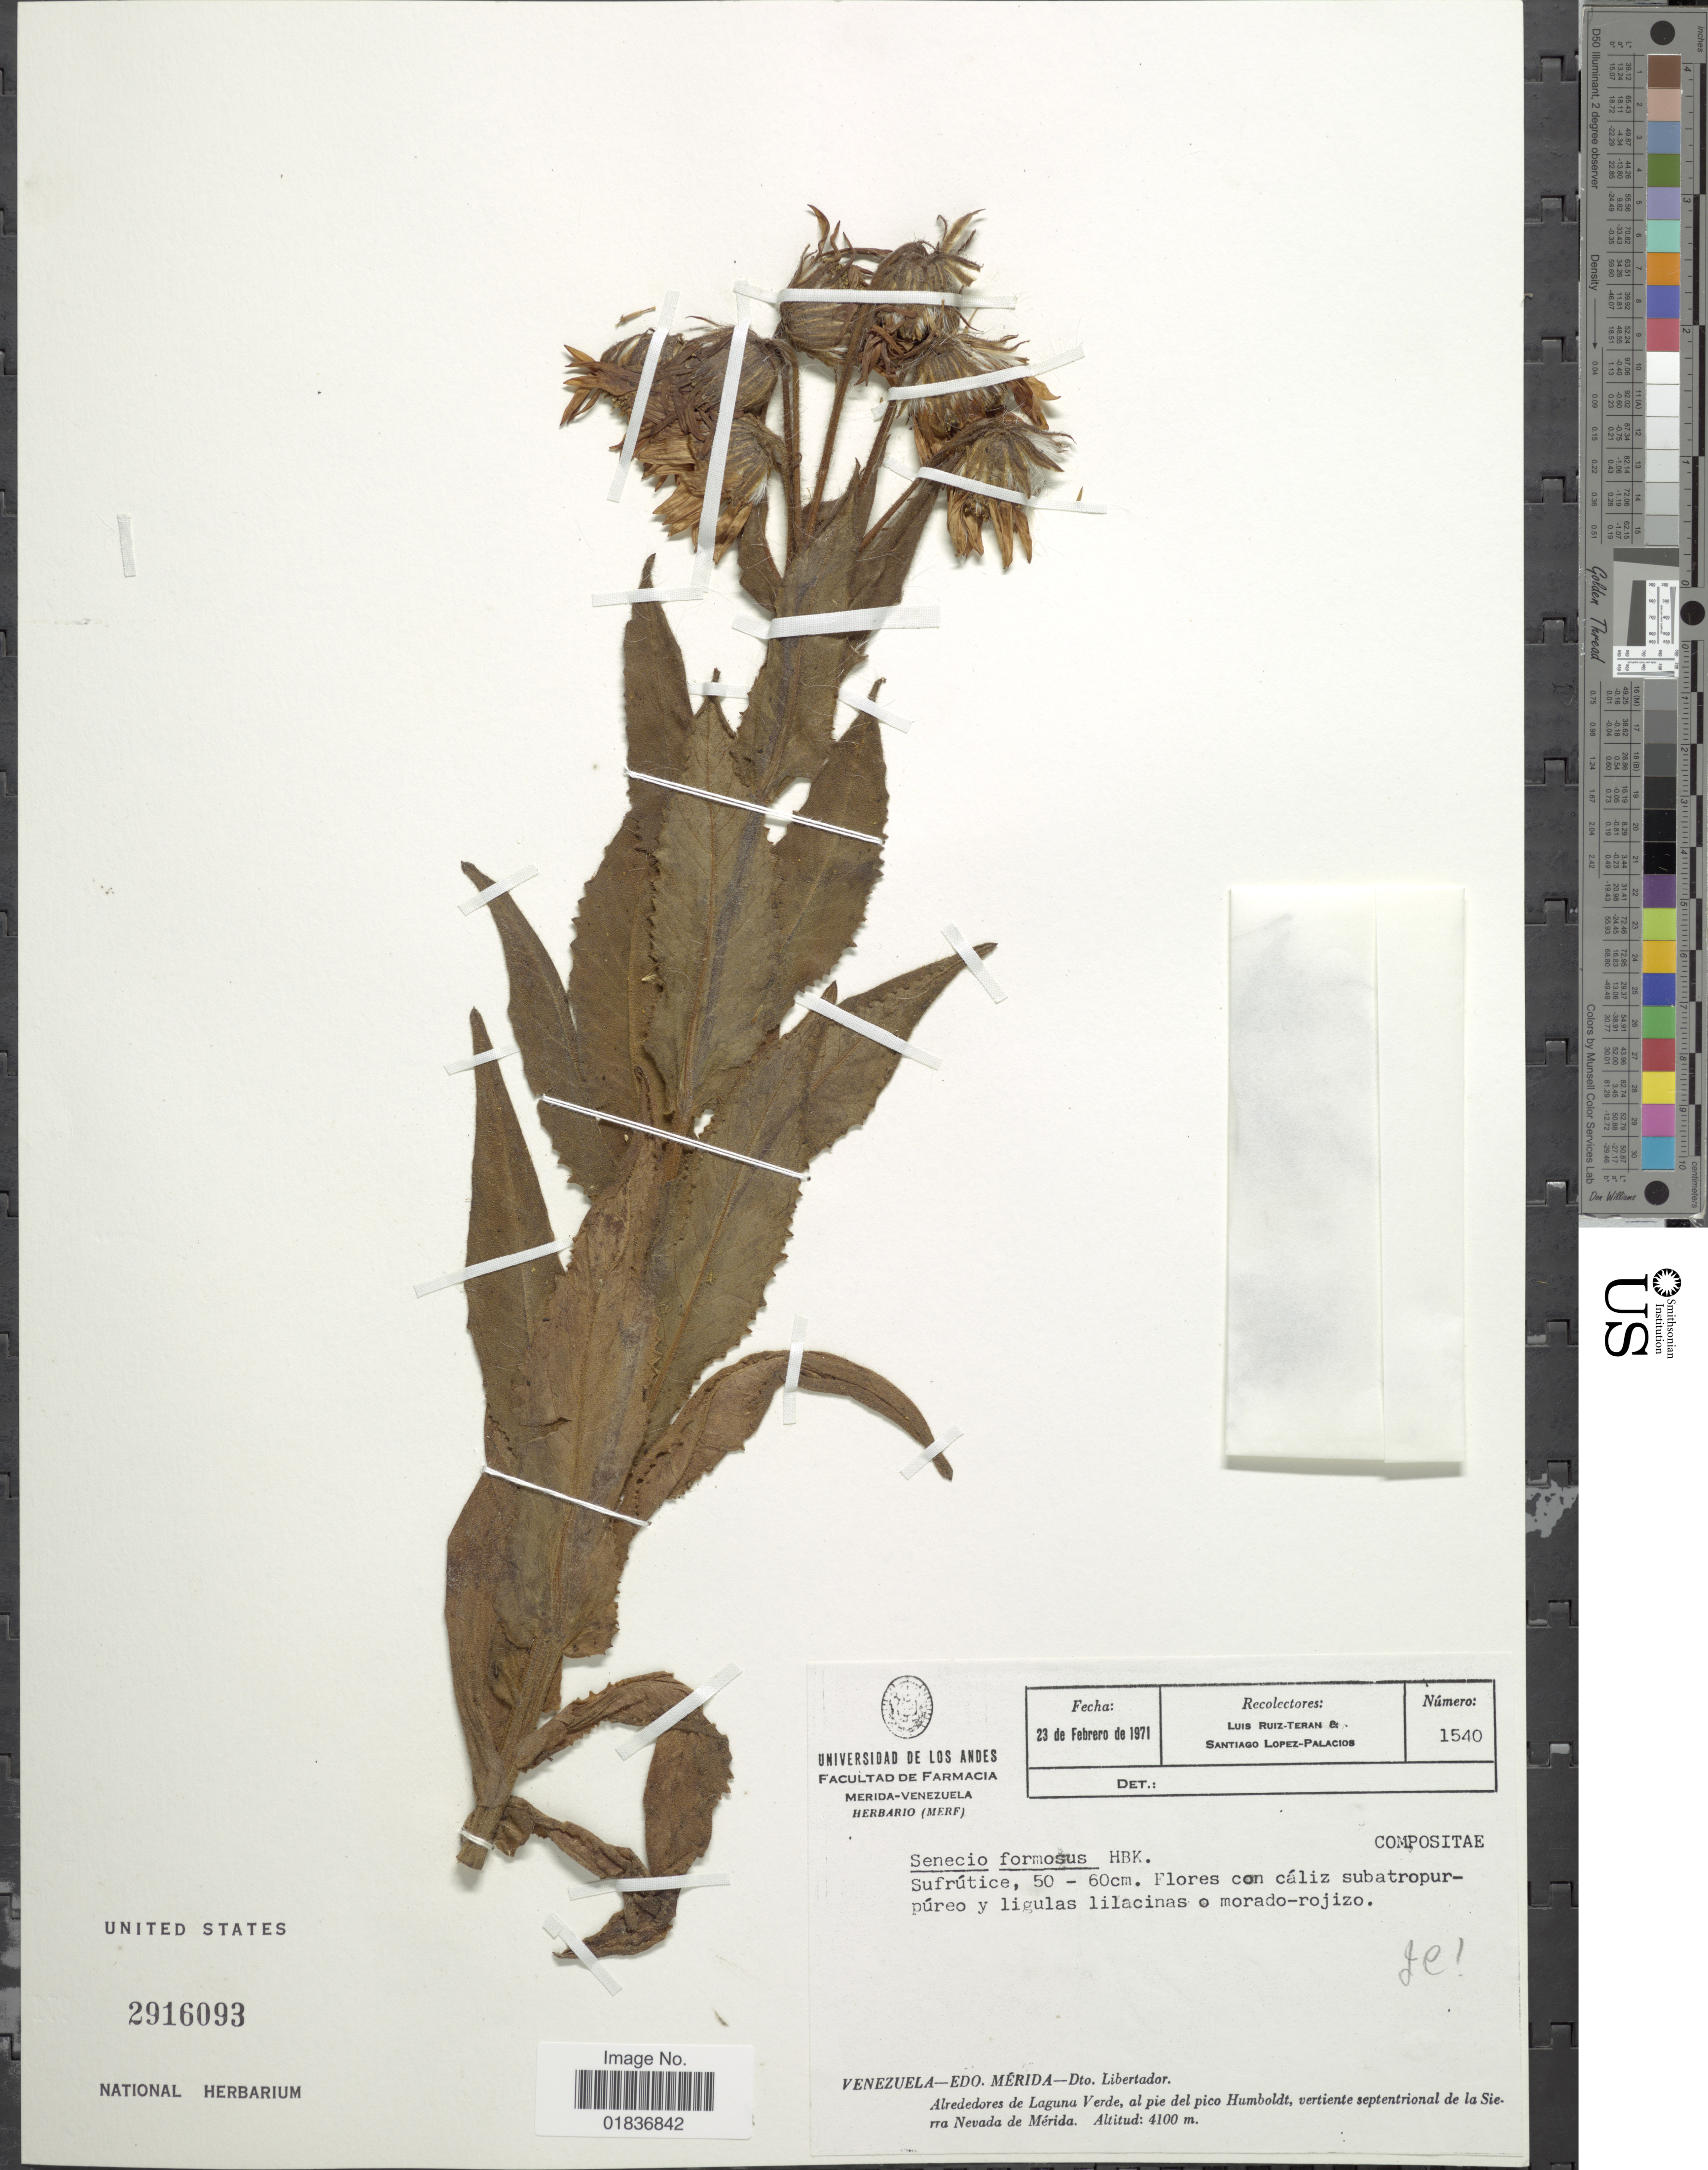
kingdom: Plantae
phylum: Tracheophyta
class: Magnoliopsida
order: Asterales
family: Asteraceae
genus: Senecio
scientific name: Senecio wedglacialis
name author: Cuatrec.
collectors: L. E. Ruíz-Terán & S. López-Palacios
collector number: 1540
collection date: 1971-02-23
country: Venezuela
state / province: Mérida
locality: Edo. Merida-Dto. Libertador. Alrededores de Laguna Verde, al pie del pico Humboldt, vertiente septentrional de la Sierra Nevada de Merida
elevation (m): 4100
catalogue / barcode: US 2916093